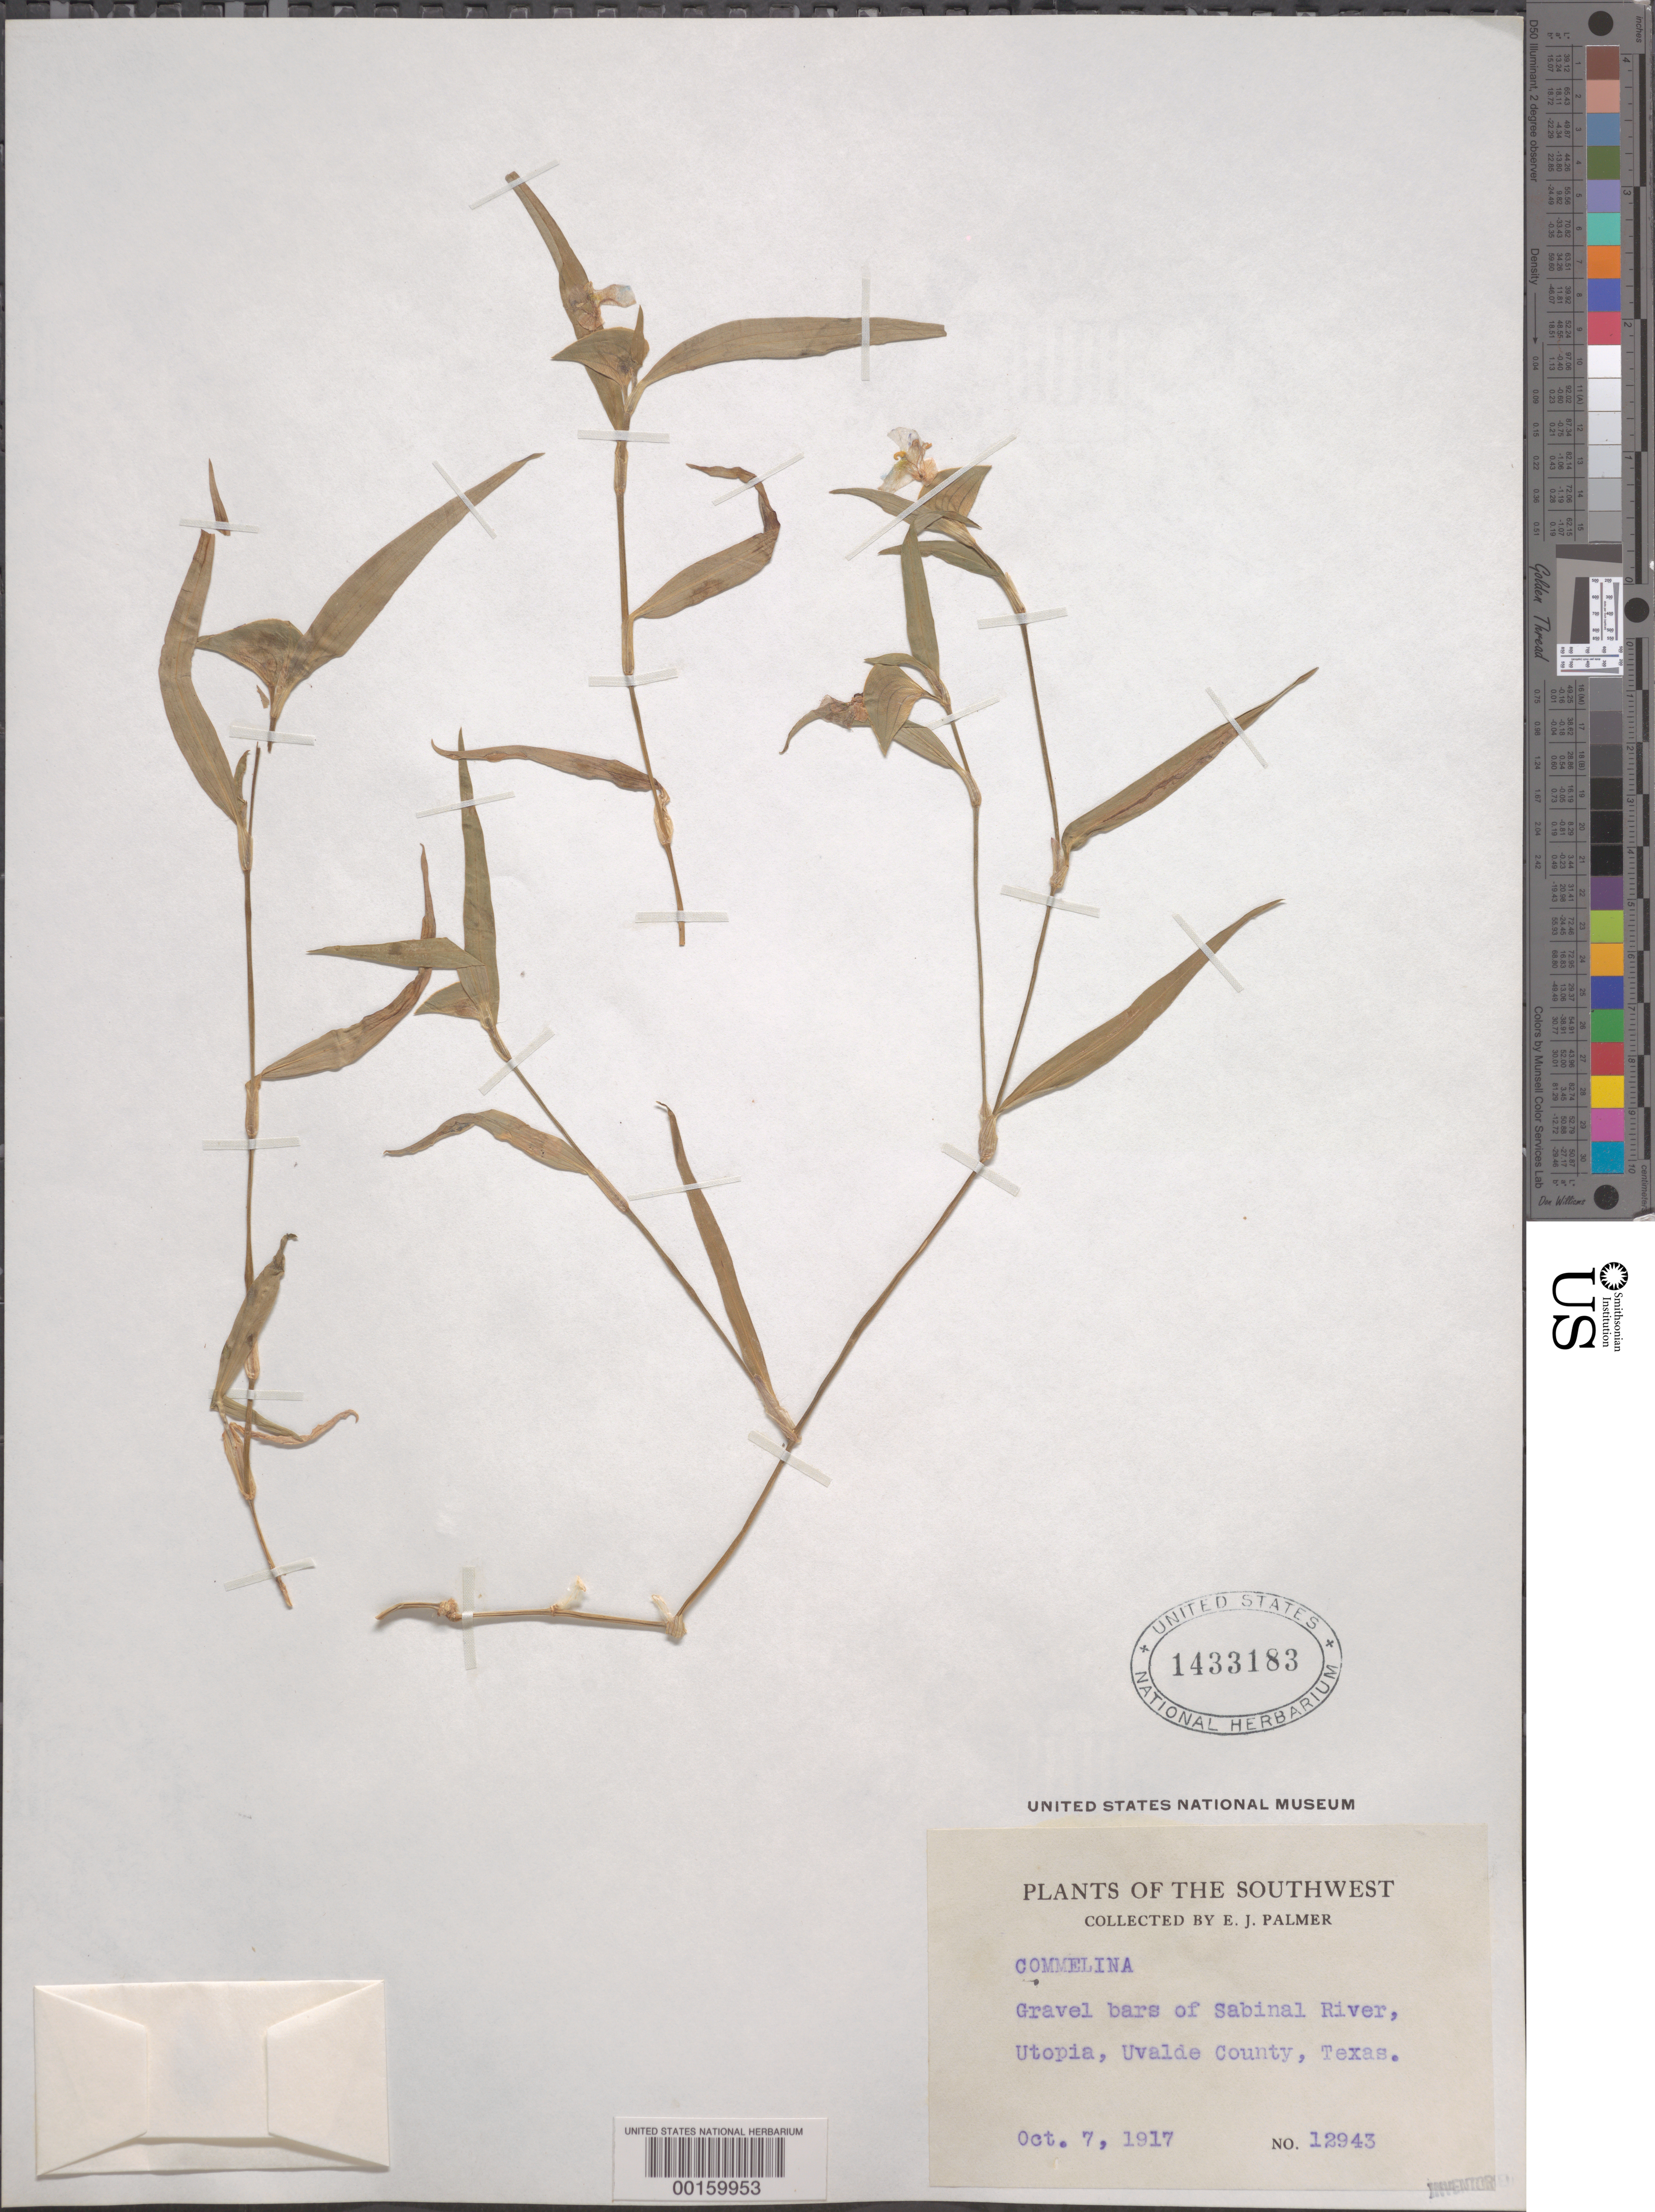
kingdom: Plantae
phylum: Tracheophyta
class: Liliopsida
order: Commelinales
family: Commelinaceae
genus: Commelina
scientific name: Commelina erecta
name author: L.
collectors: E. J. Palmer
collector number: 12943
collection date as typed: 07 Oct 1917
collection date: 1917-10-07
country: United States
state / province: Texas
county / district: Uvalde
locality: Utopia, sabinal river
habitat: Gravel bars of river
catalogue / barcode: US 1433183